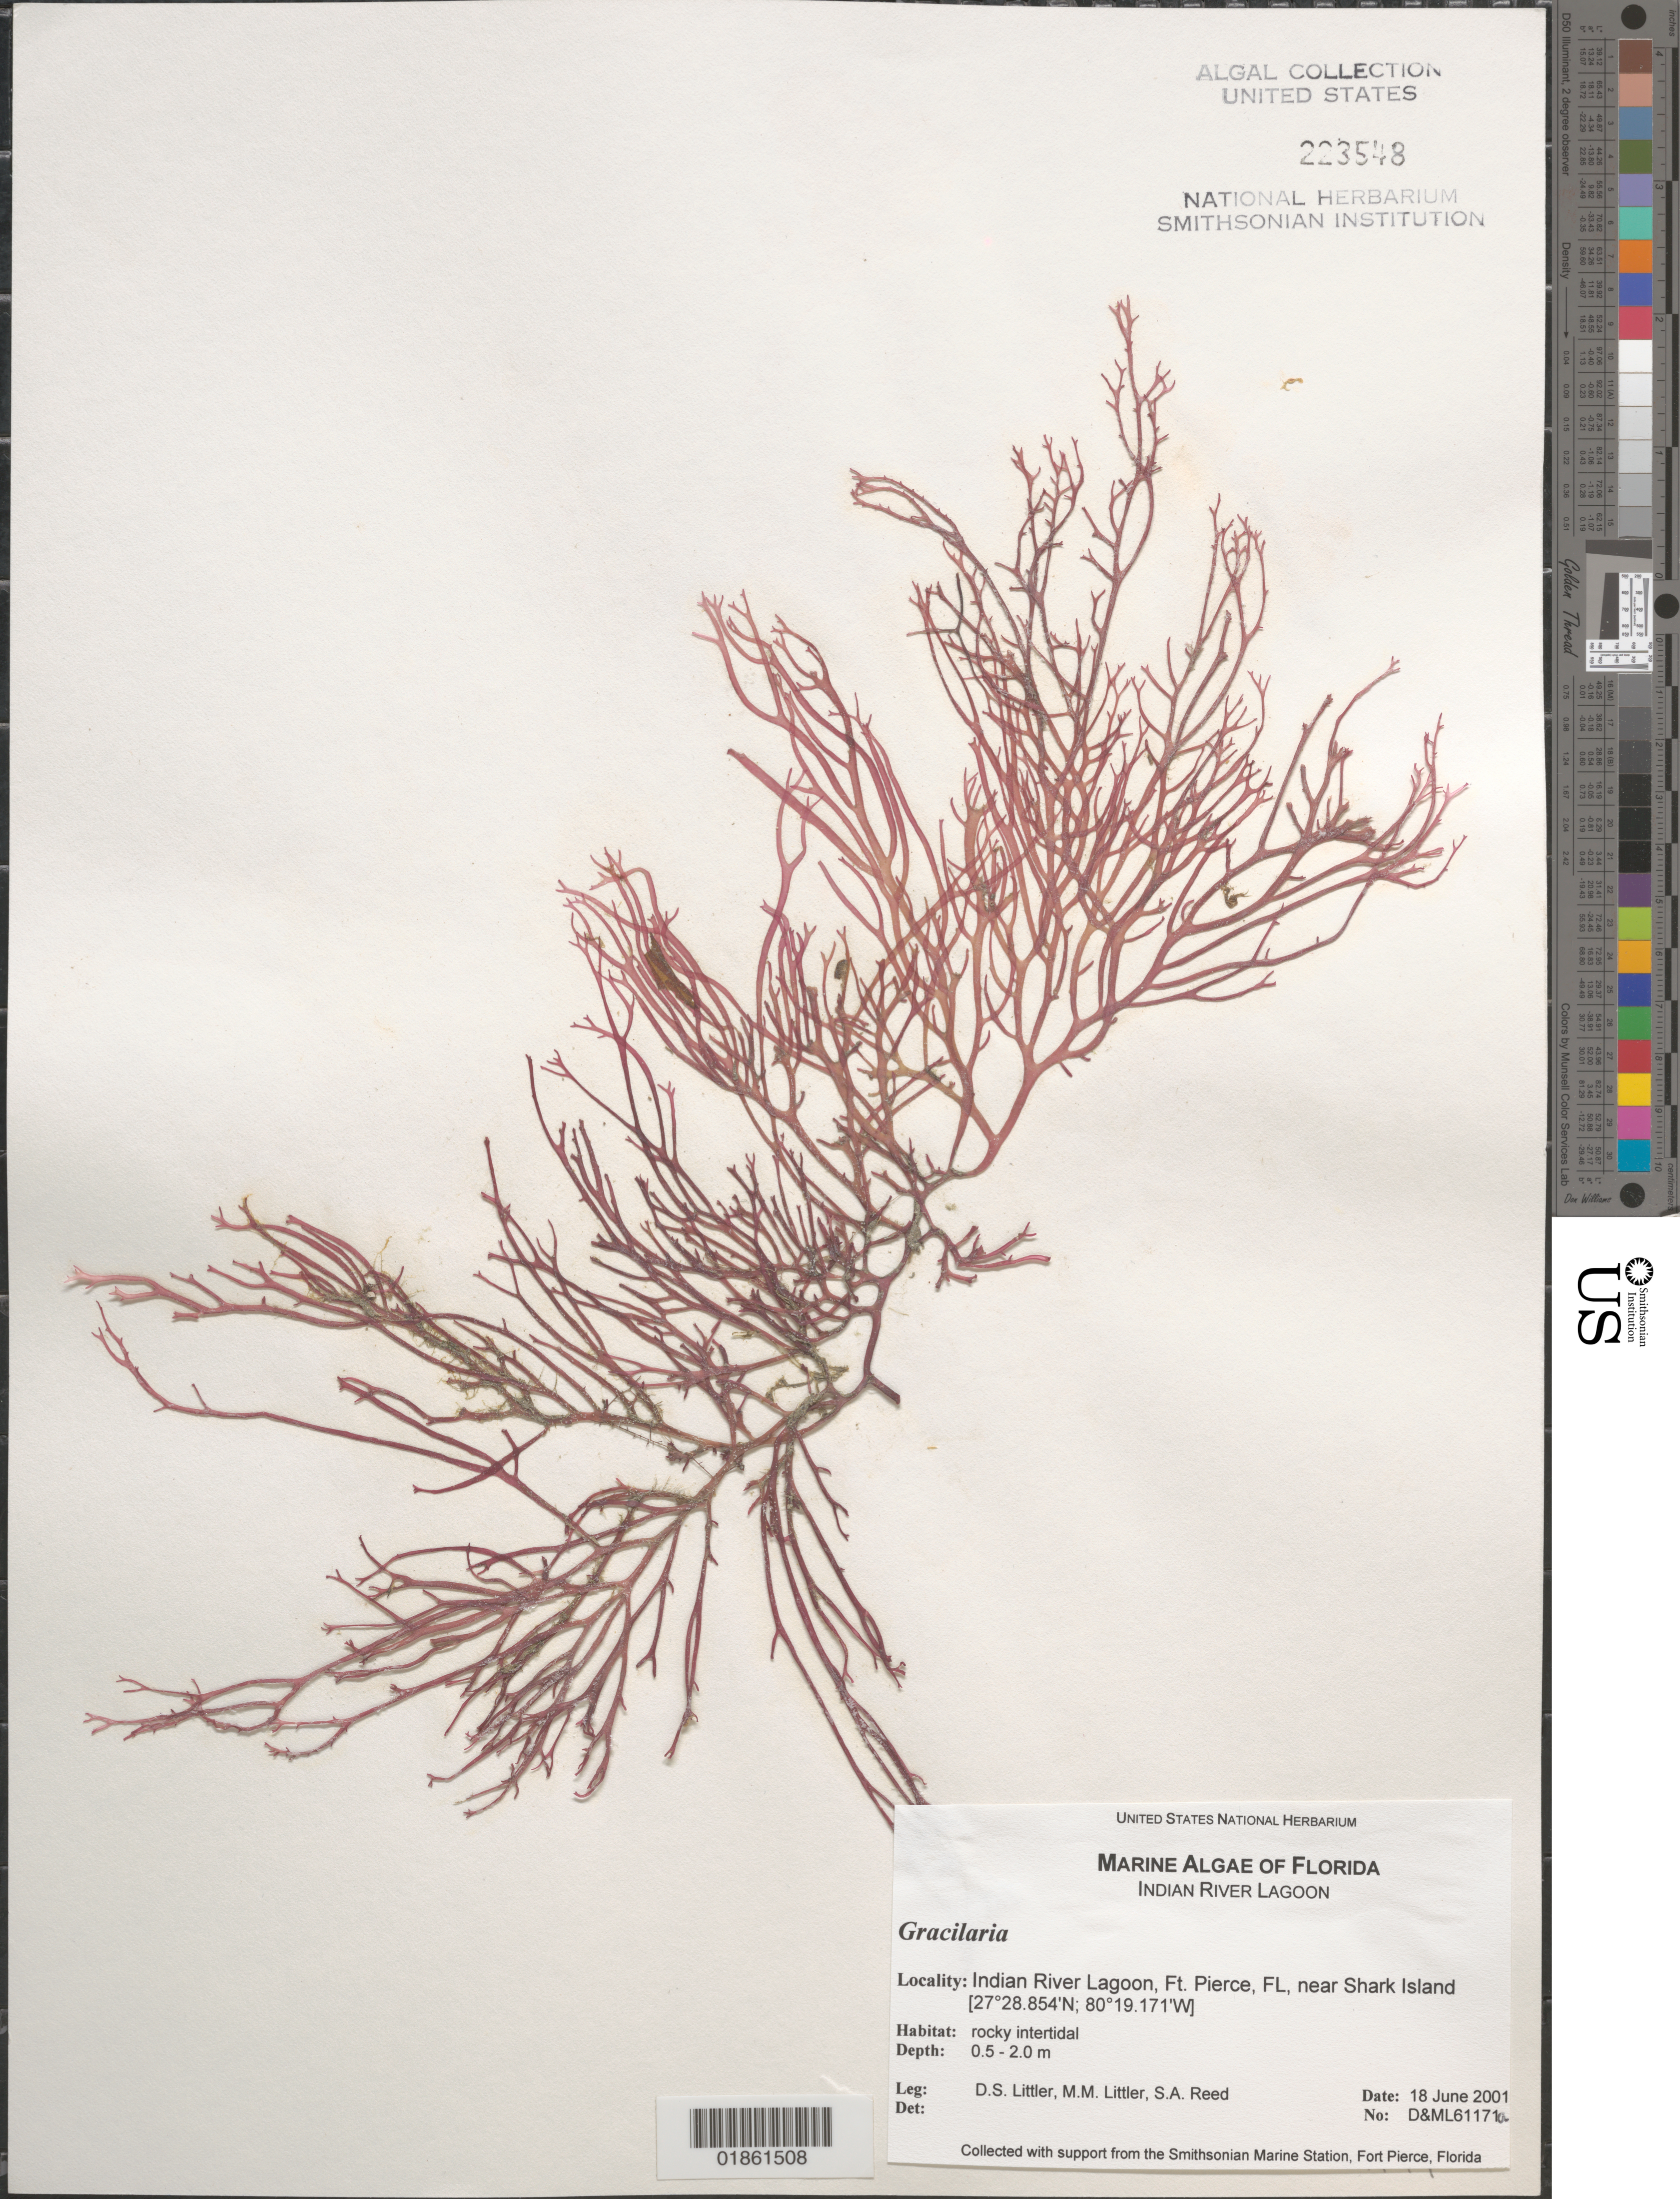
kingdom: Plantae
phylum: Rhodophyta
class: Florideophyceae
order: Gracilariales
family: Gracilariaceae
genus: Gracilaria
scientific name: Gracilaria sp.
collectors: D. S. Littler, M. M. Littler & S. Reed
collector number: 61171a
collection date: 2001-06-18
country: United States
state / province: Florida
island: Shark Island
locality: Indian River Lagoon, Ft. Pierce. South of Shark Island.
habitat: Rocky intertidal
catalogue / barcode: US 223548